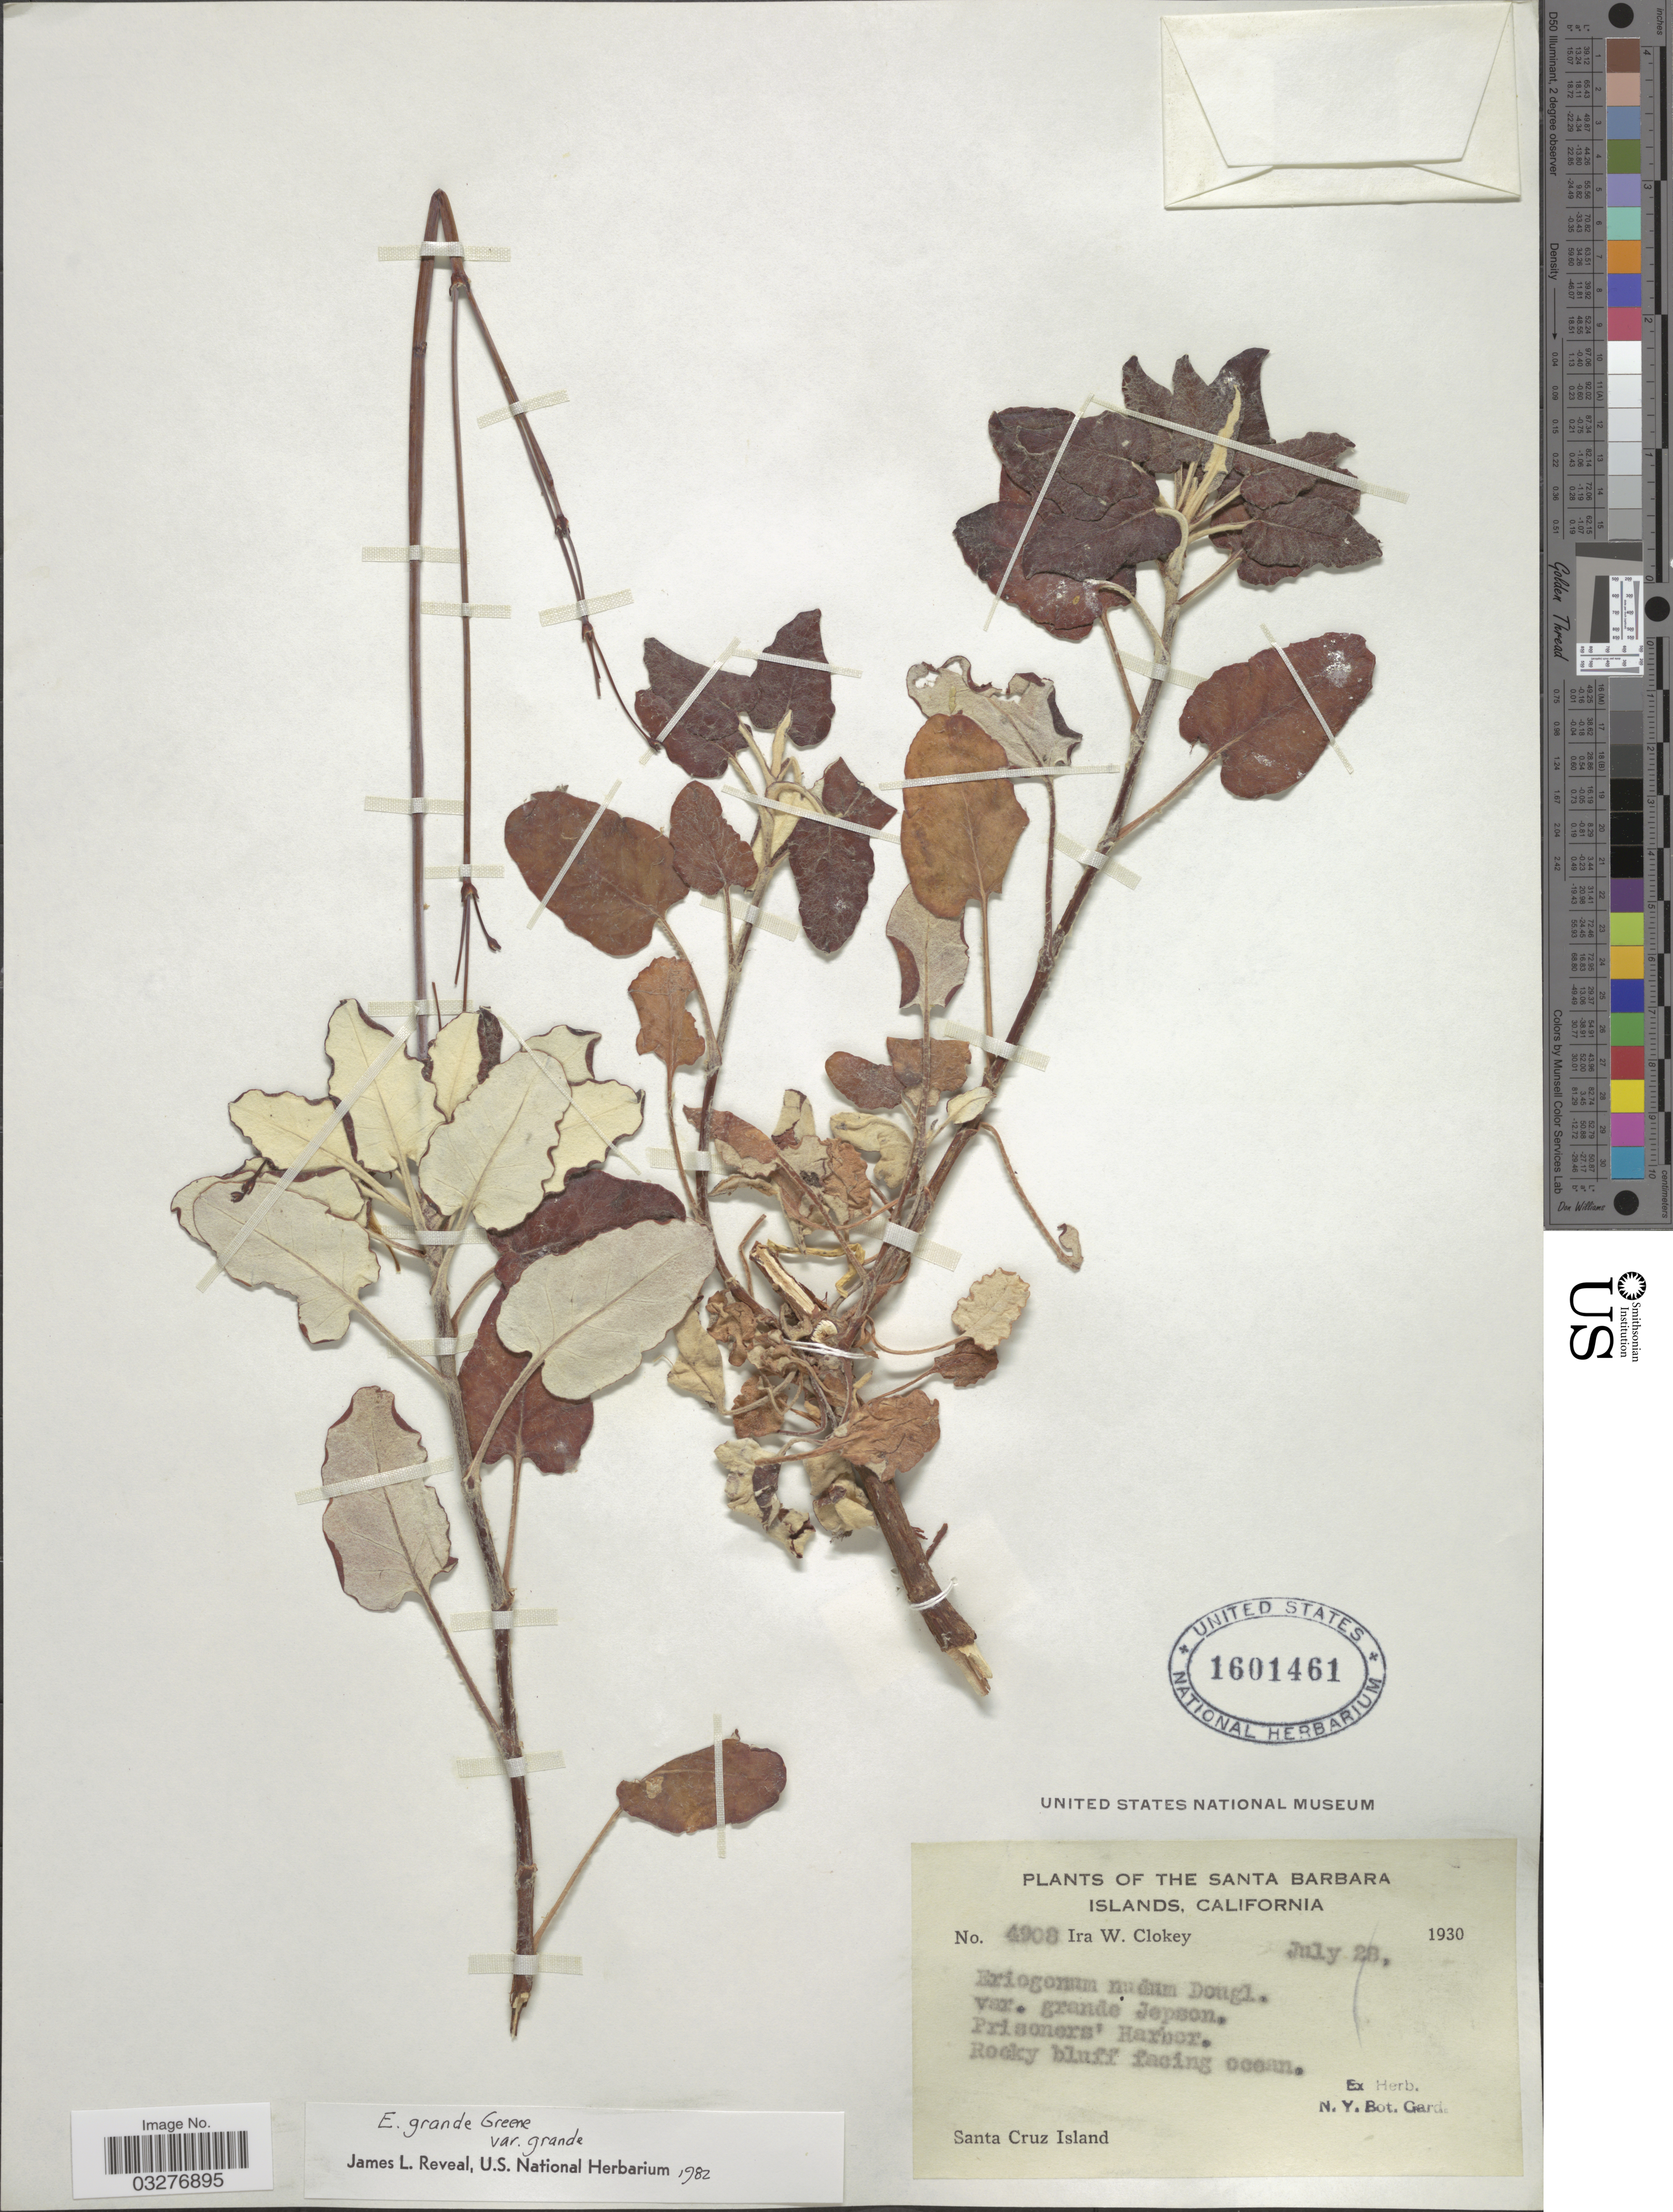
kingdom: Plantae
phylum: Tracheophyta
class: Magnoliopsida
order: Caryophyllales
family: Polygonaceae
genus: Eriogonum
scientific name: Eriogonum grande var. grande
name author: Greene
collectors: I. W. Clokey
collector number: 4908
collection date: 1930-07-28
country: United States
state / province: California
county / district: Santa Barbara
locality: Santa Barbara Islands. Prisoner's Harbor. Santa Cruz Island.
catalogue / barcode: US 1601461